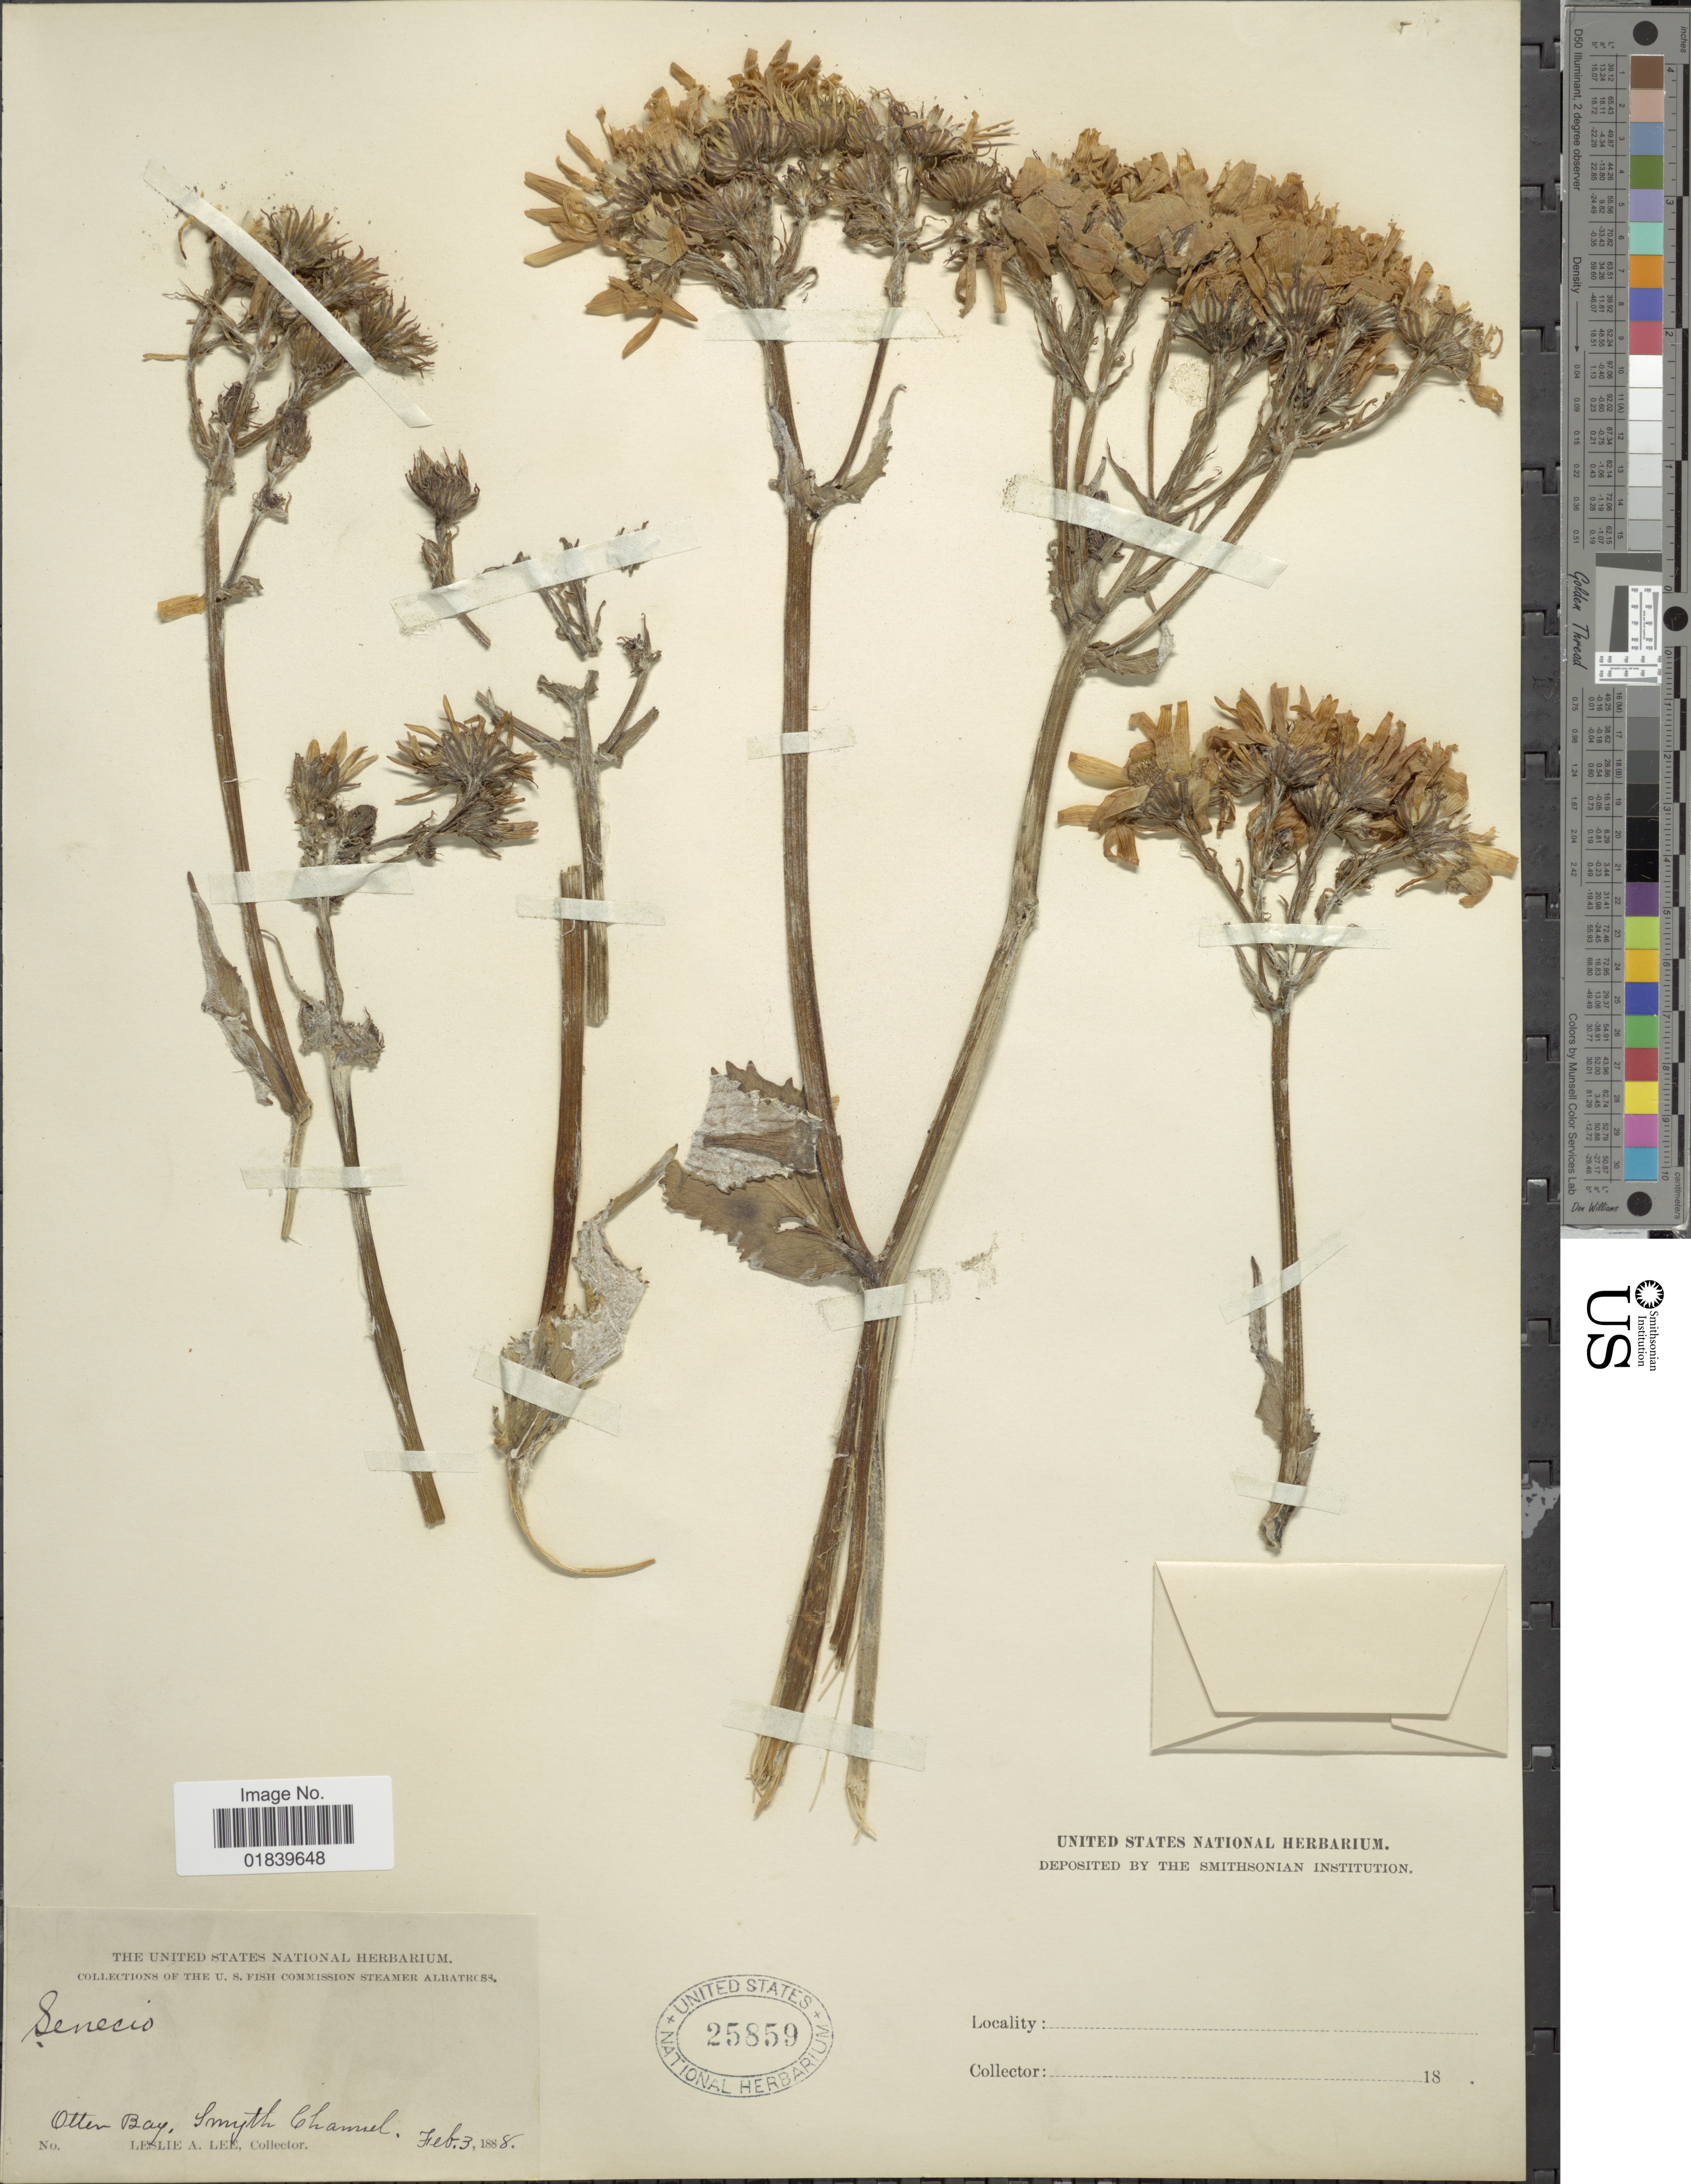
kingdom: Plantae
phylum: Tracheophyta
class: Magnoliopsida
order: Asterales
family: Asteraceae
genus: Senecio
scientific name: Senecio smithii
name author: DC.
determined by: Salomon, Luciana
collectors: L. Lee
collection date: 1888-02-03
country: Chile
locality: Otten Bay, Smyth Channel.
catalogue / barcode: US 25859